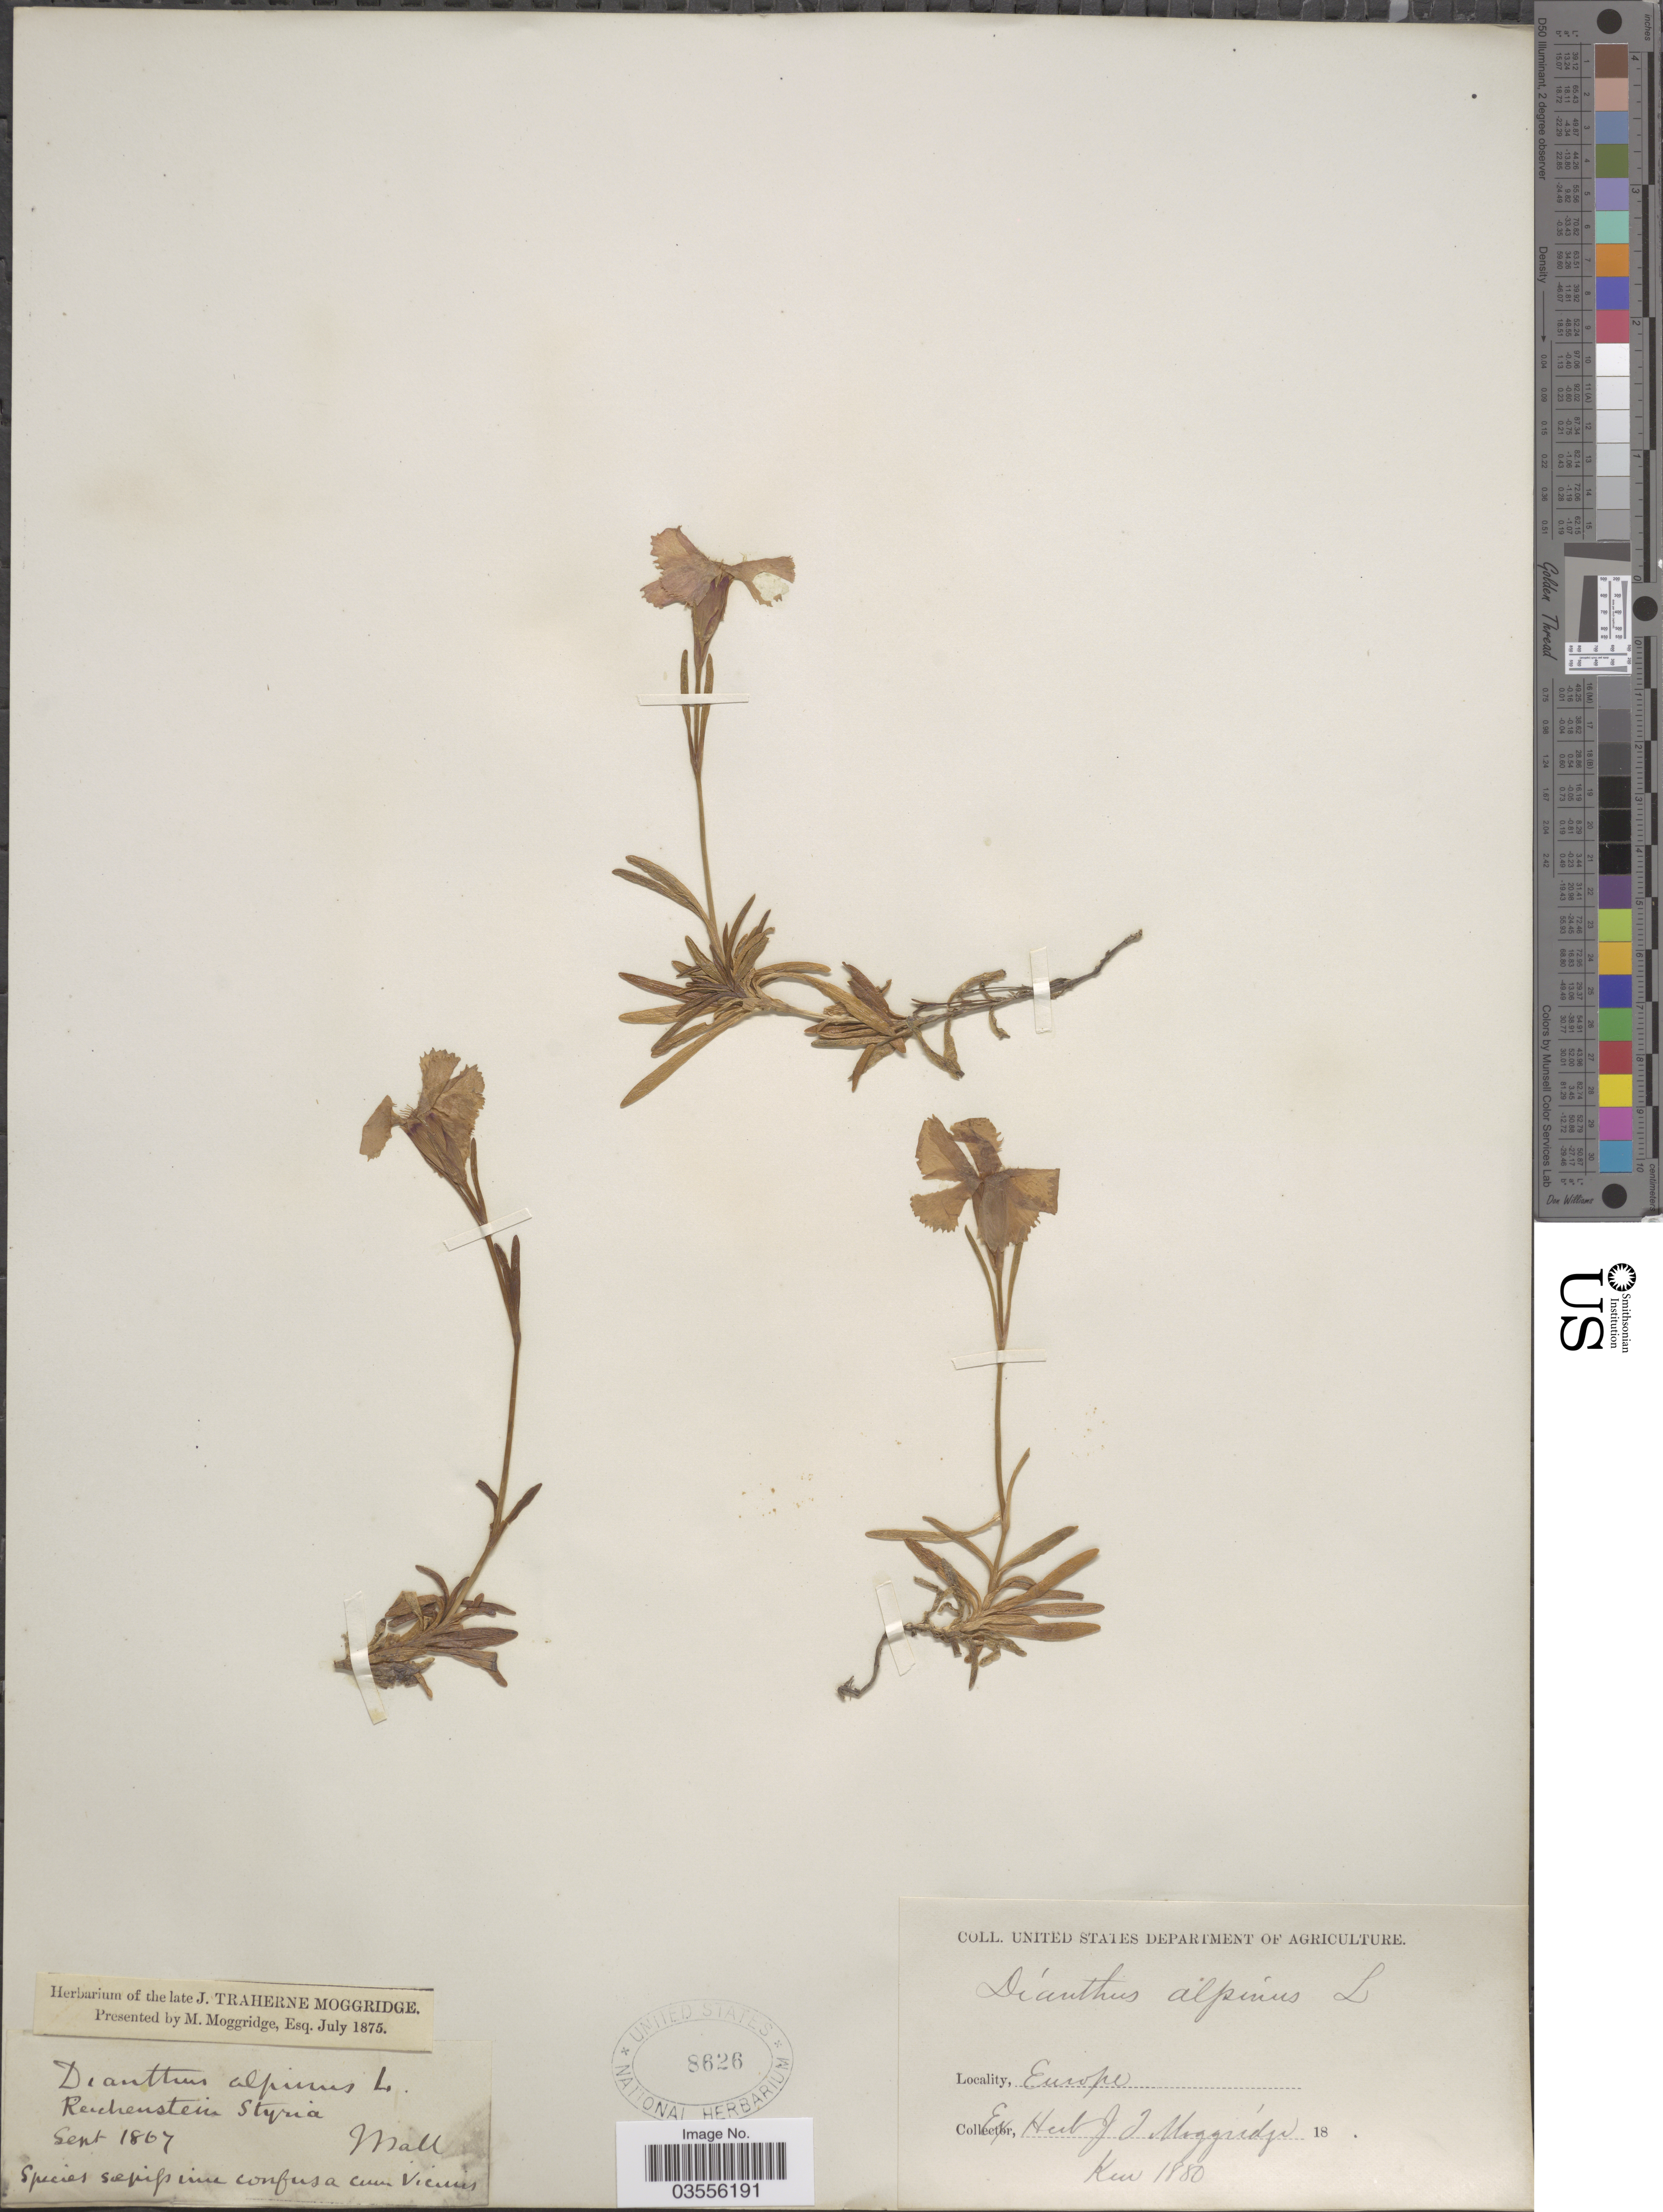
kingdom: Plantae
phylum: Tracheophyta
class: Magnoliopsida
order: Caryophyllales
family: Caryophyllaceae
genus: Dianthus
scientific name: Dianthus alpinus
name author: L.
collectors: J. Ball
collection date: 1867-09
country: Austria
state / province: Steiermark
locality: Reichenstein Styria. Europe.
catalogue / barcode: US 8626